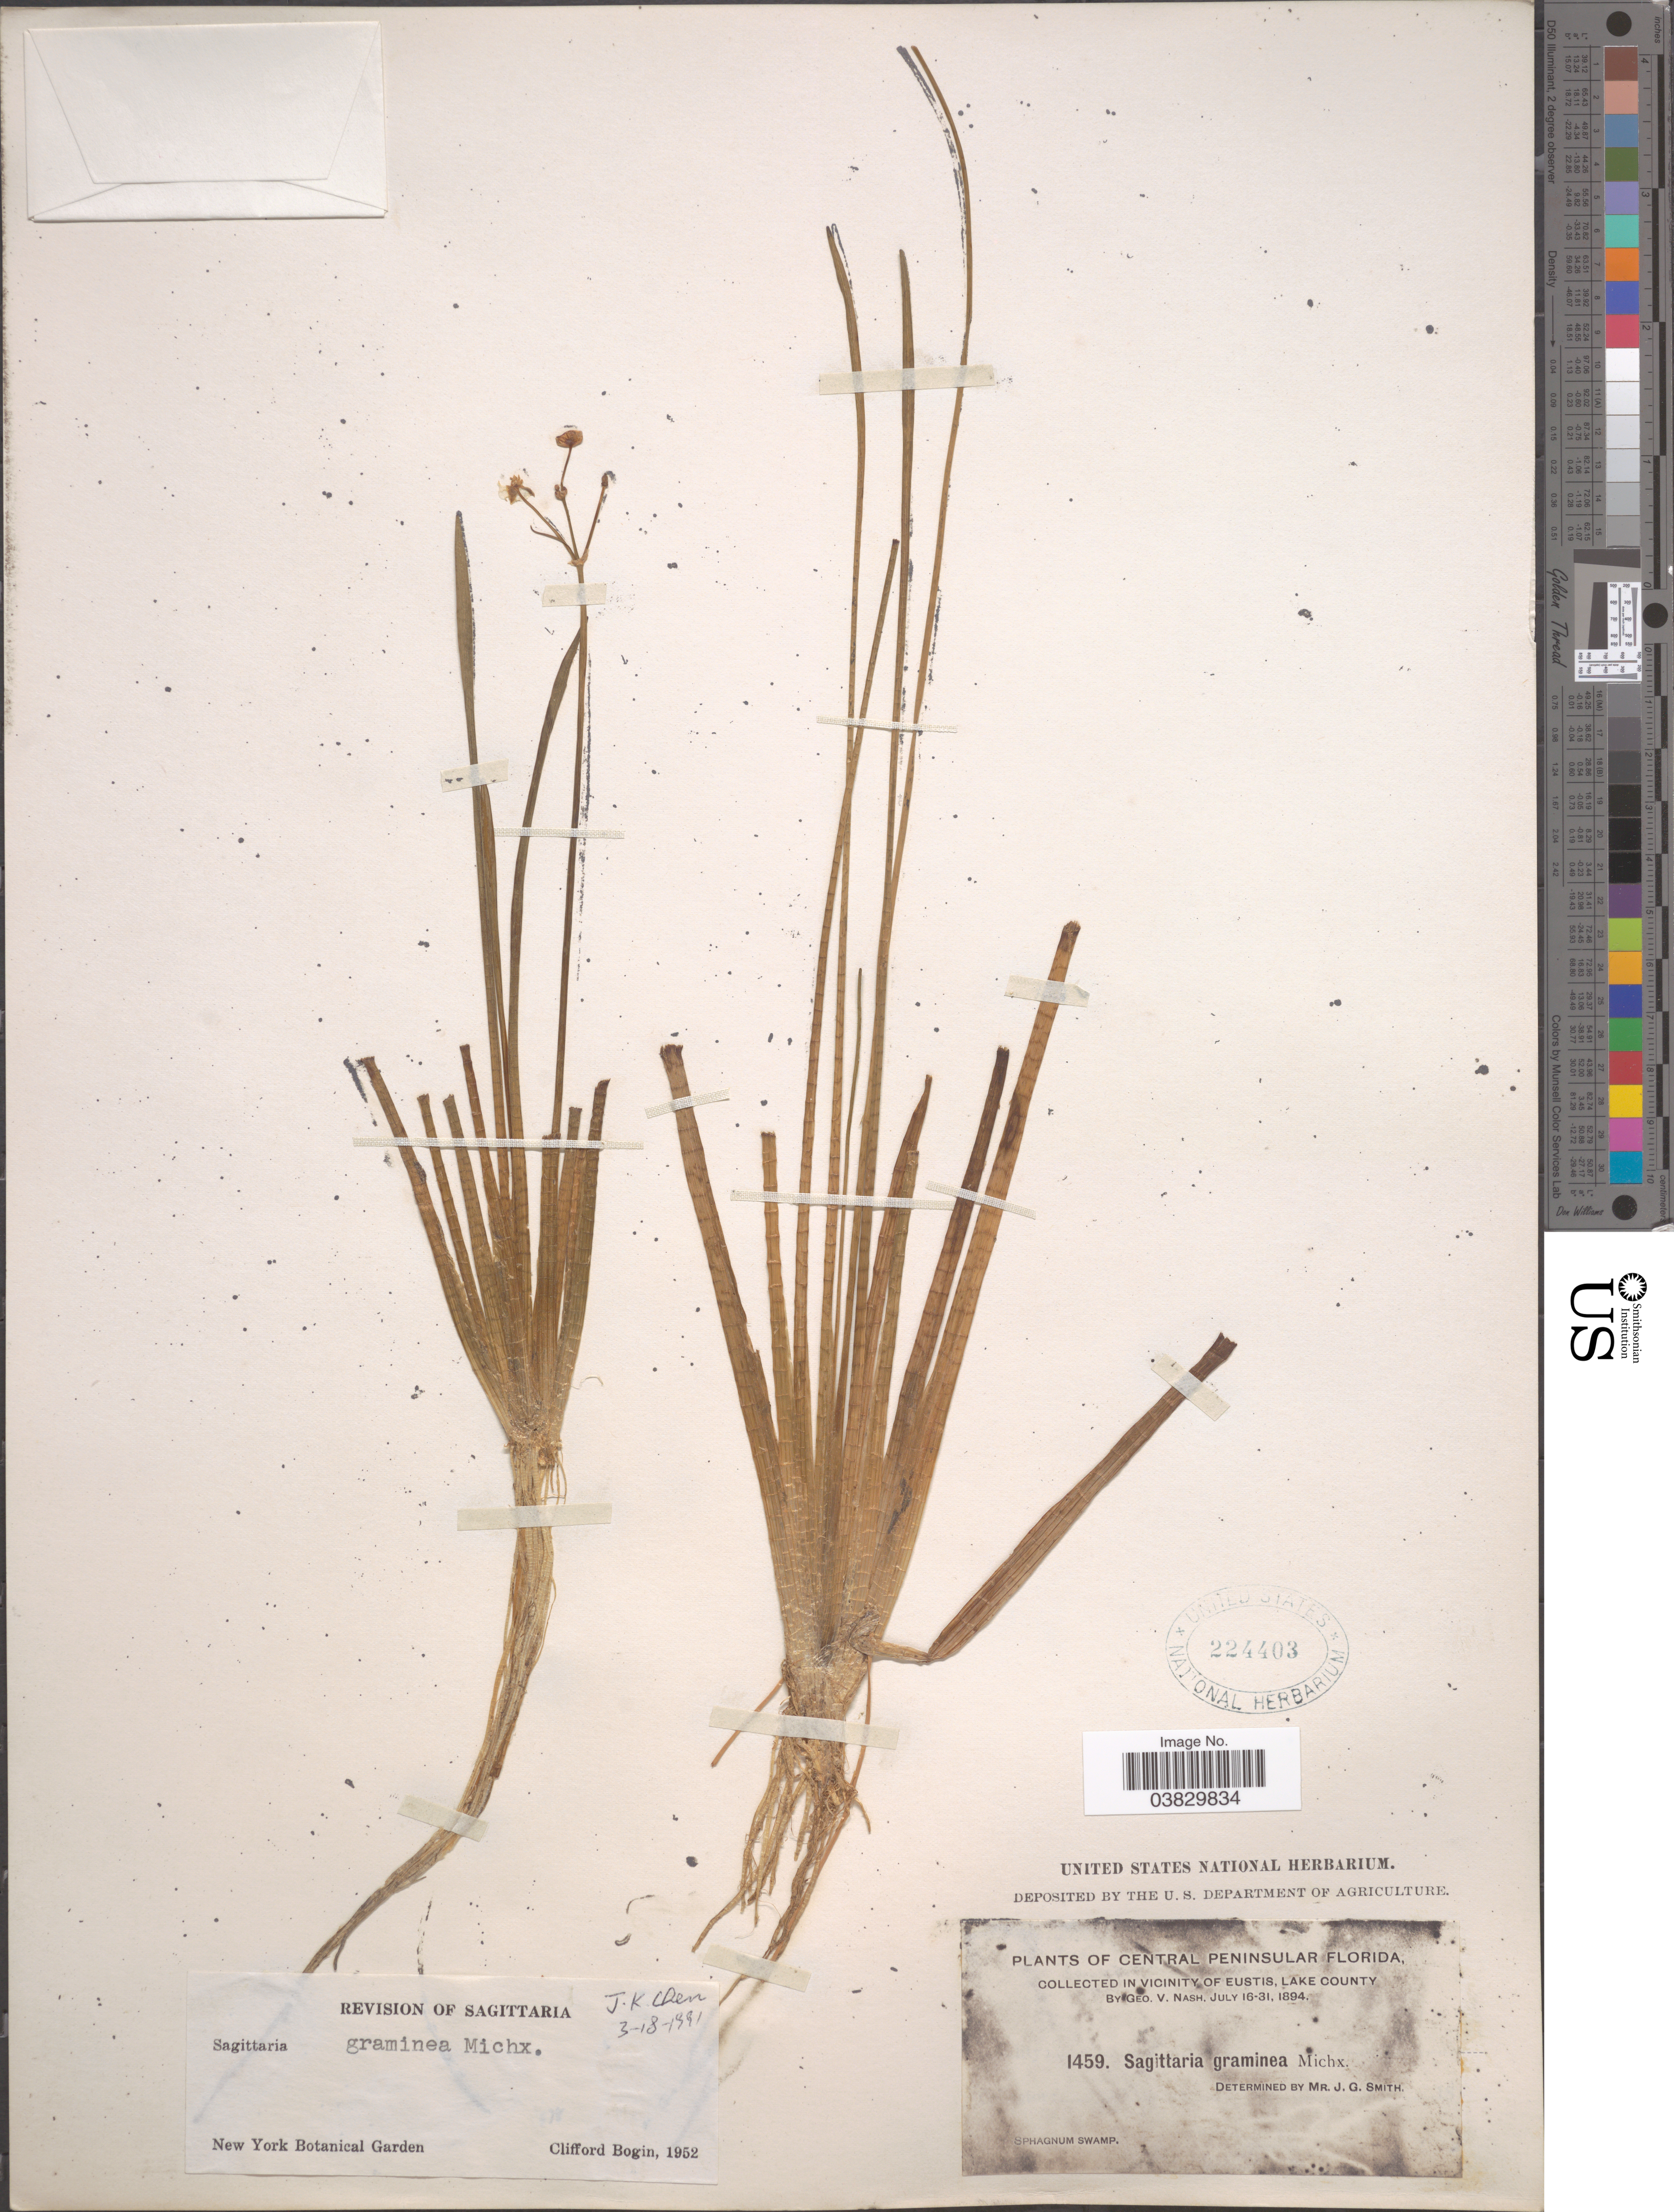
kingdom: Plantae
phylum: Tracheophyta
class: Liliopsida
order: Alismatales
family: Alismataceae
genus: Sagittaria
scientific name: Sagittaria graminea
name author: Michx.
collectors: G. V. Nash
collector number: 1459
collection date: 1894-07-16/1894-07-31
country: United States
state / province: Florida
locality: Central Peninsular Florida. In vicinity of Eustis, Lake County. Sphagnum Swamp.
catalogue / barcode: US 224403